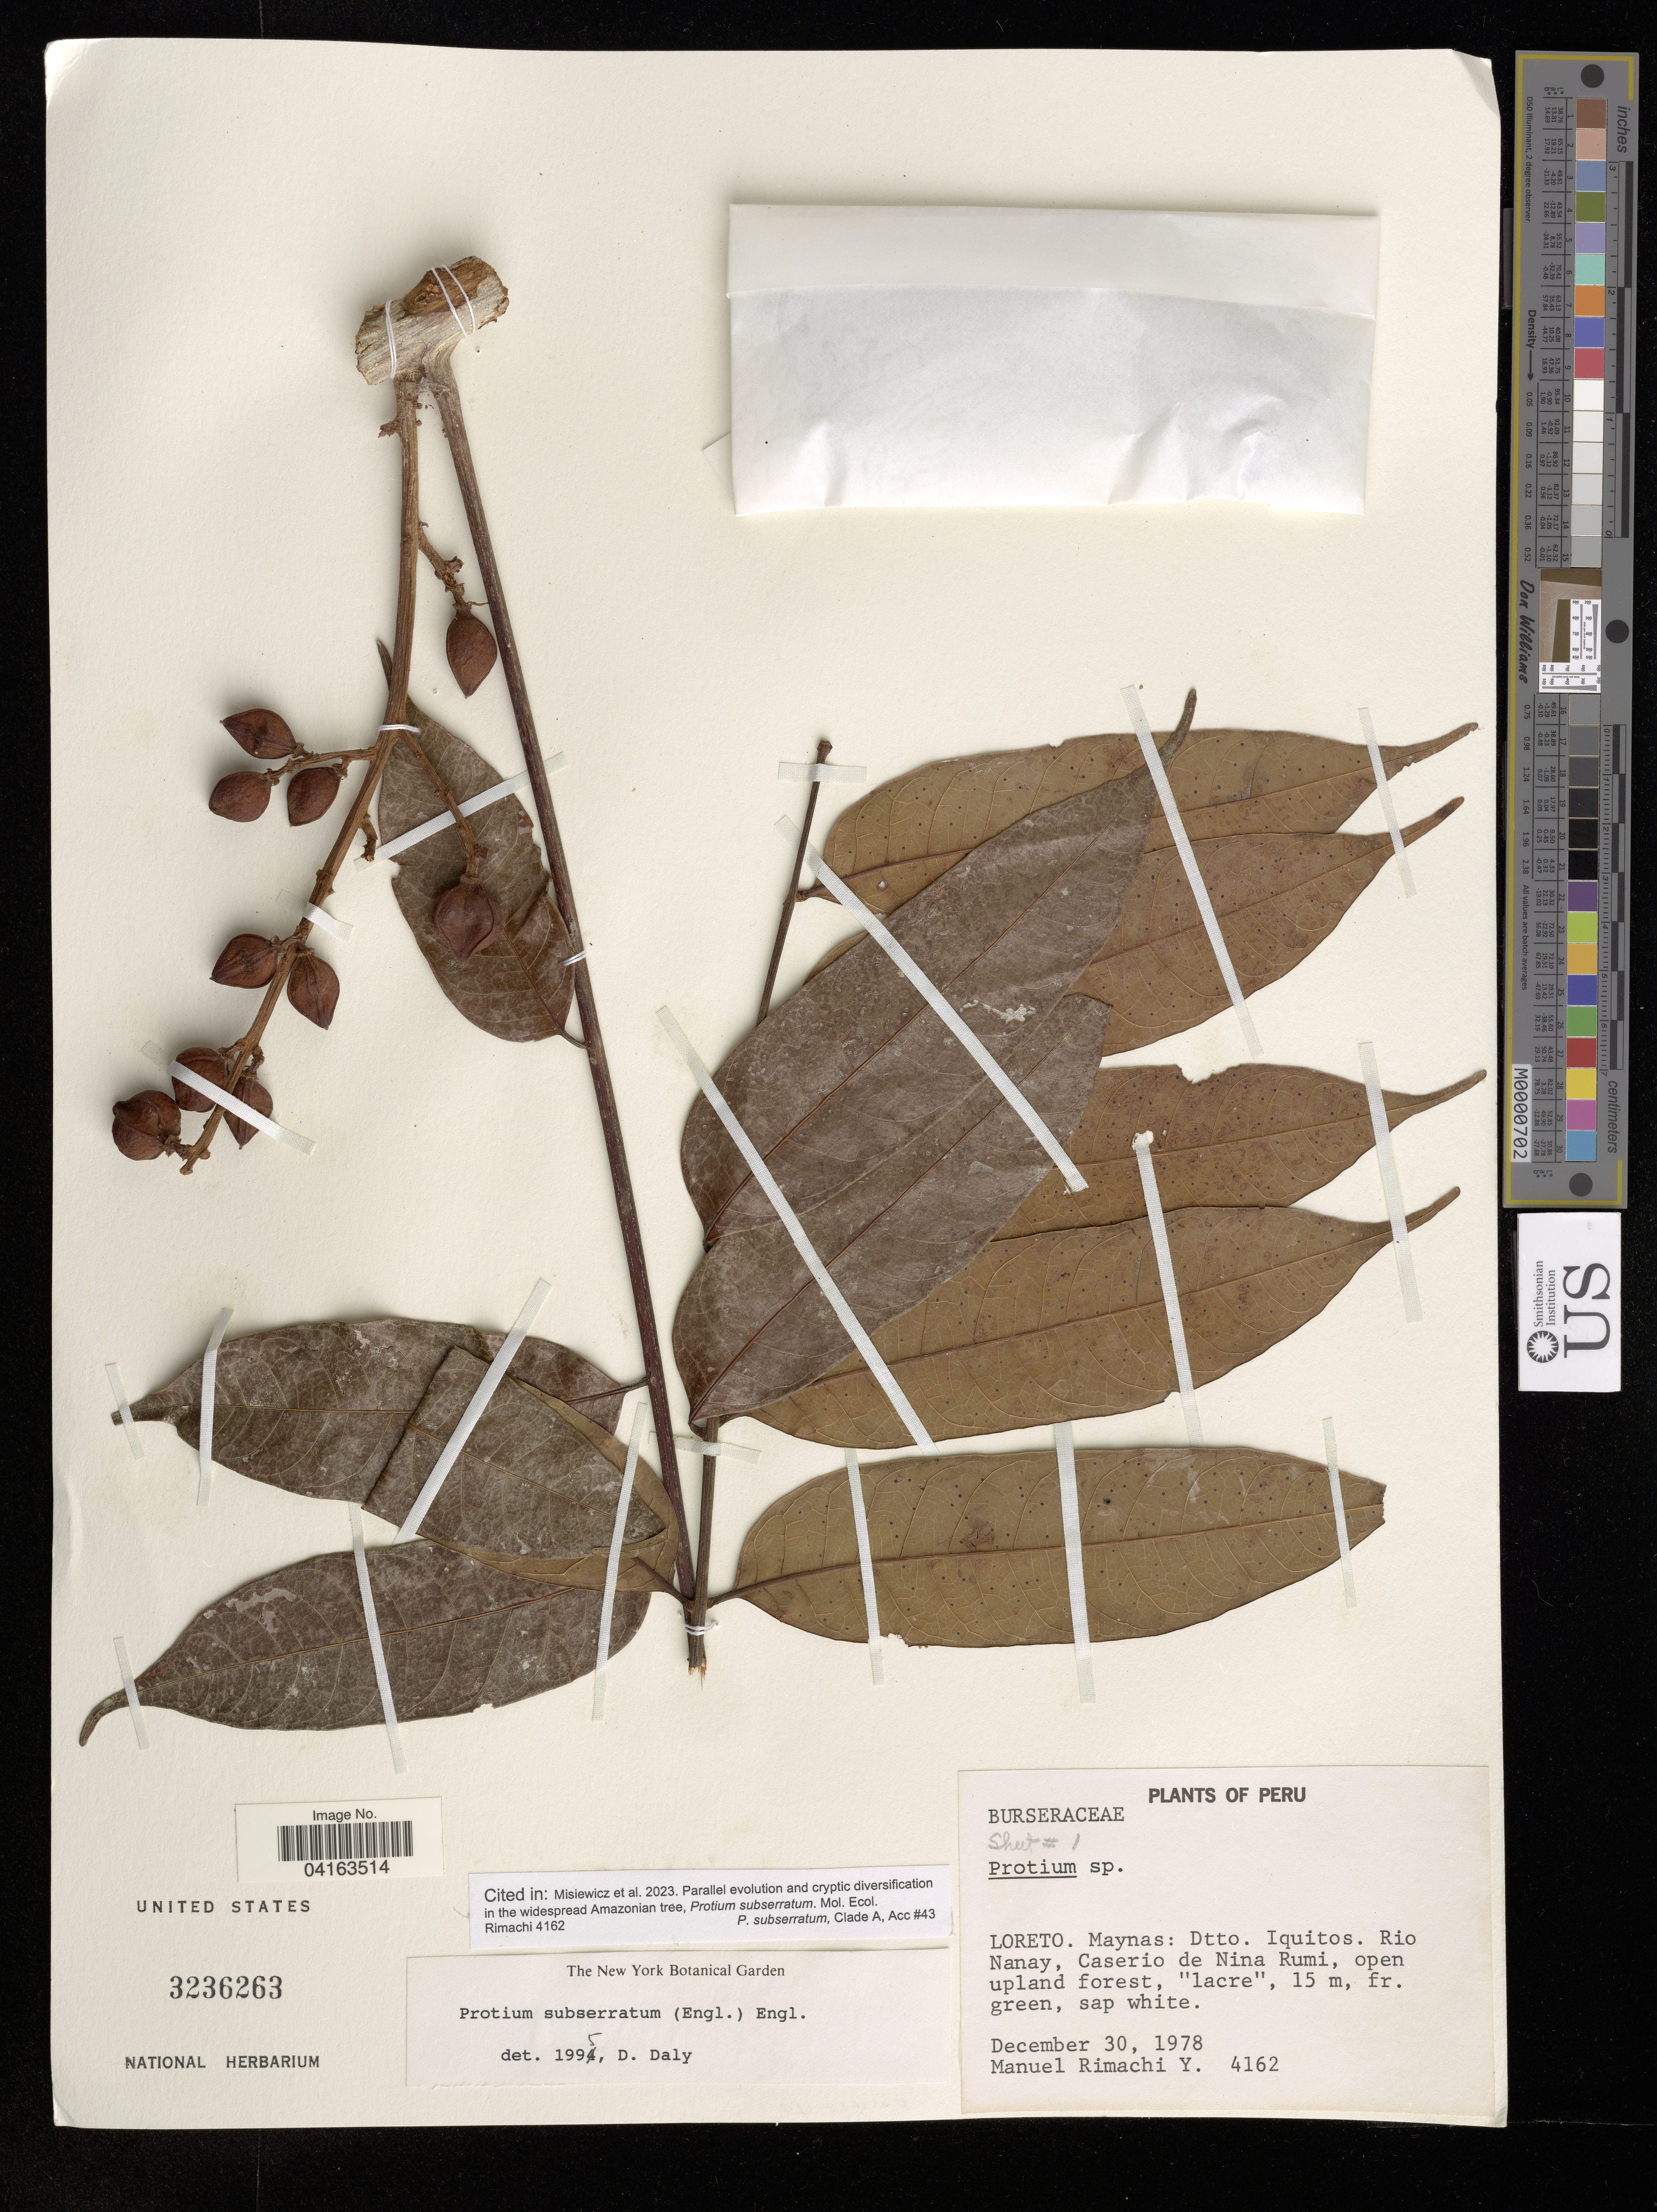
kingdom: Plantae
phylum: Tracheophyta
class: Magnoliopsida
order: Sapindales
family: Burseraceae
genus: Protium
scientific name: Protium subserratum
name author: (Engl.) Engl.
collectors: M. Rimachi Y.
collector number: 4162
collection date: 1978-12-30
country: Peru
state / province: Loreto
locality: Maynas: Dtto. Iquitos. Rio Nanay, Caserio de Nina Rumi.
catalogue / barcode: US 3236263